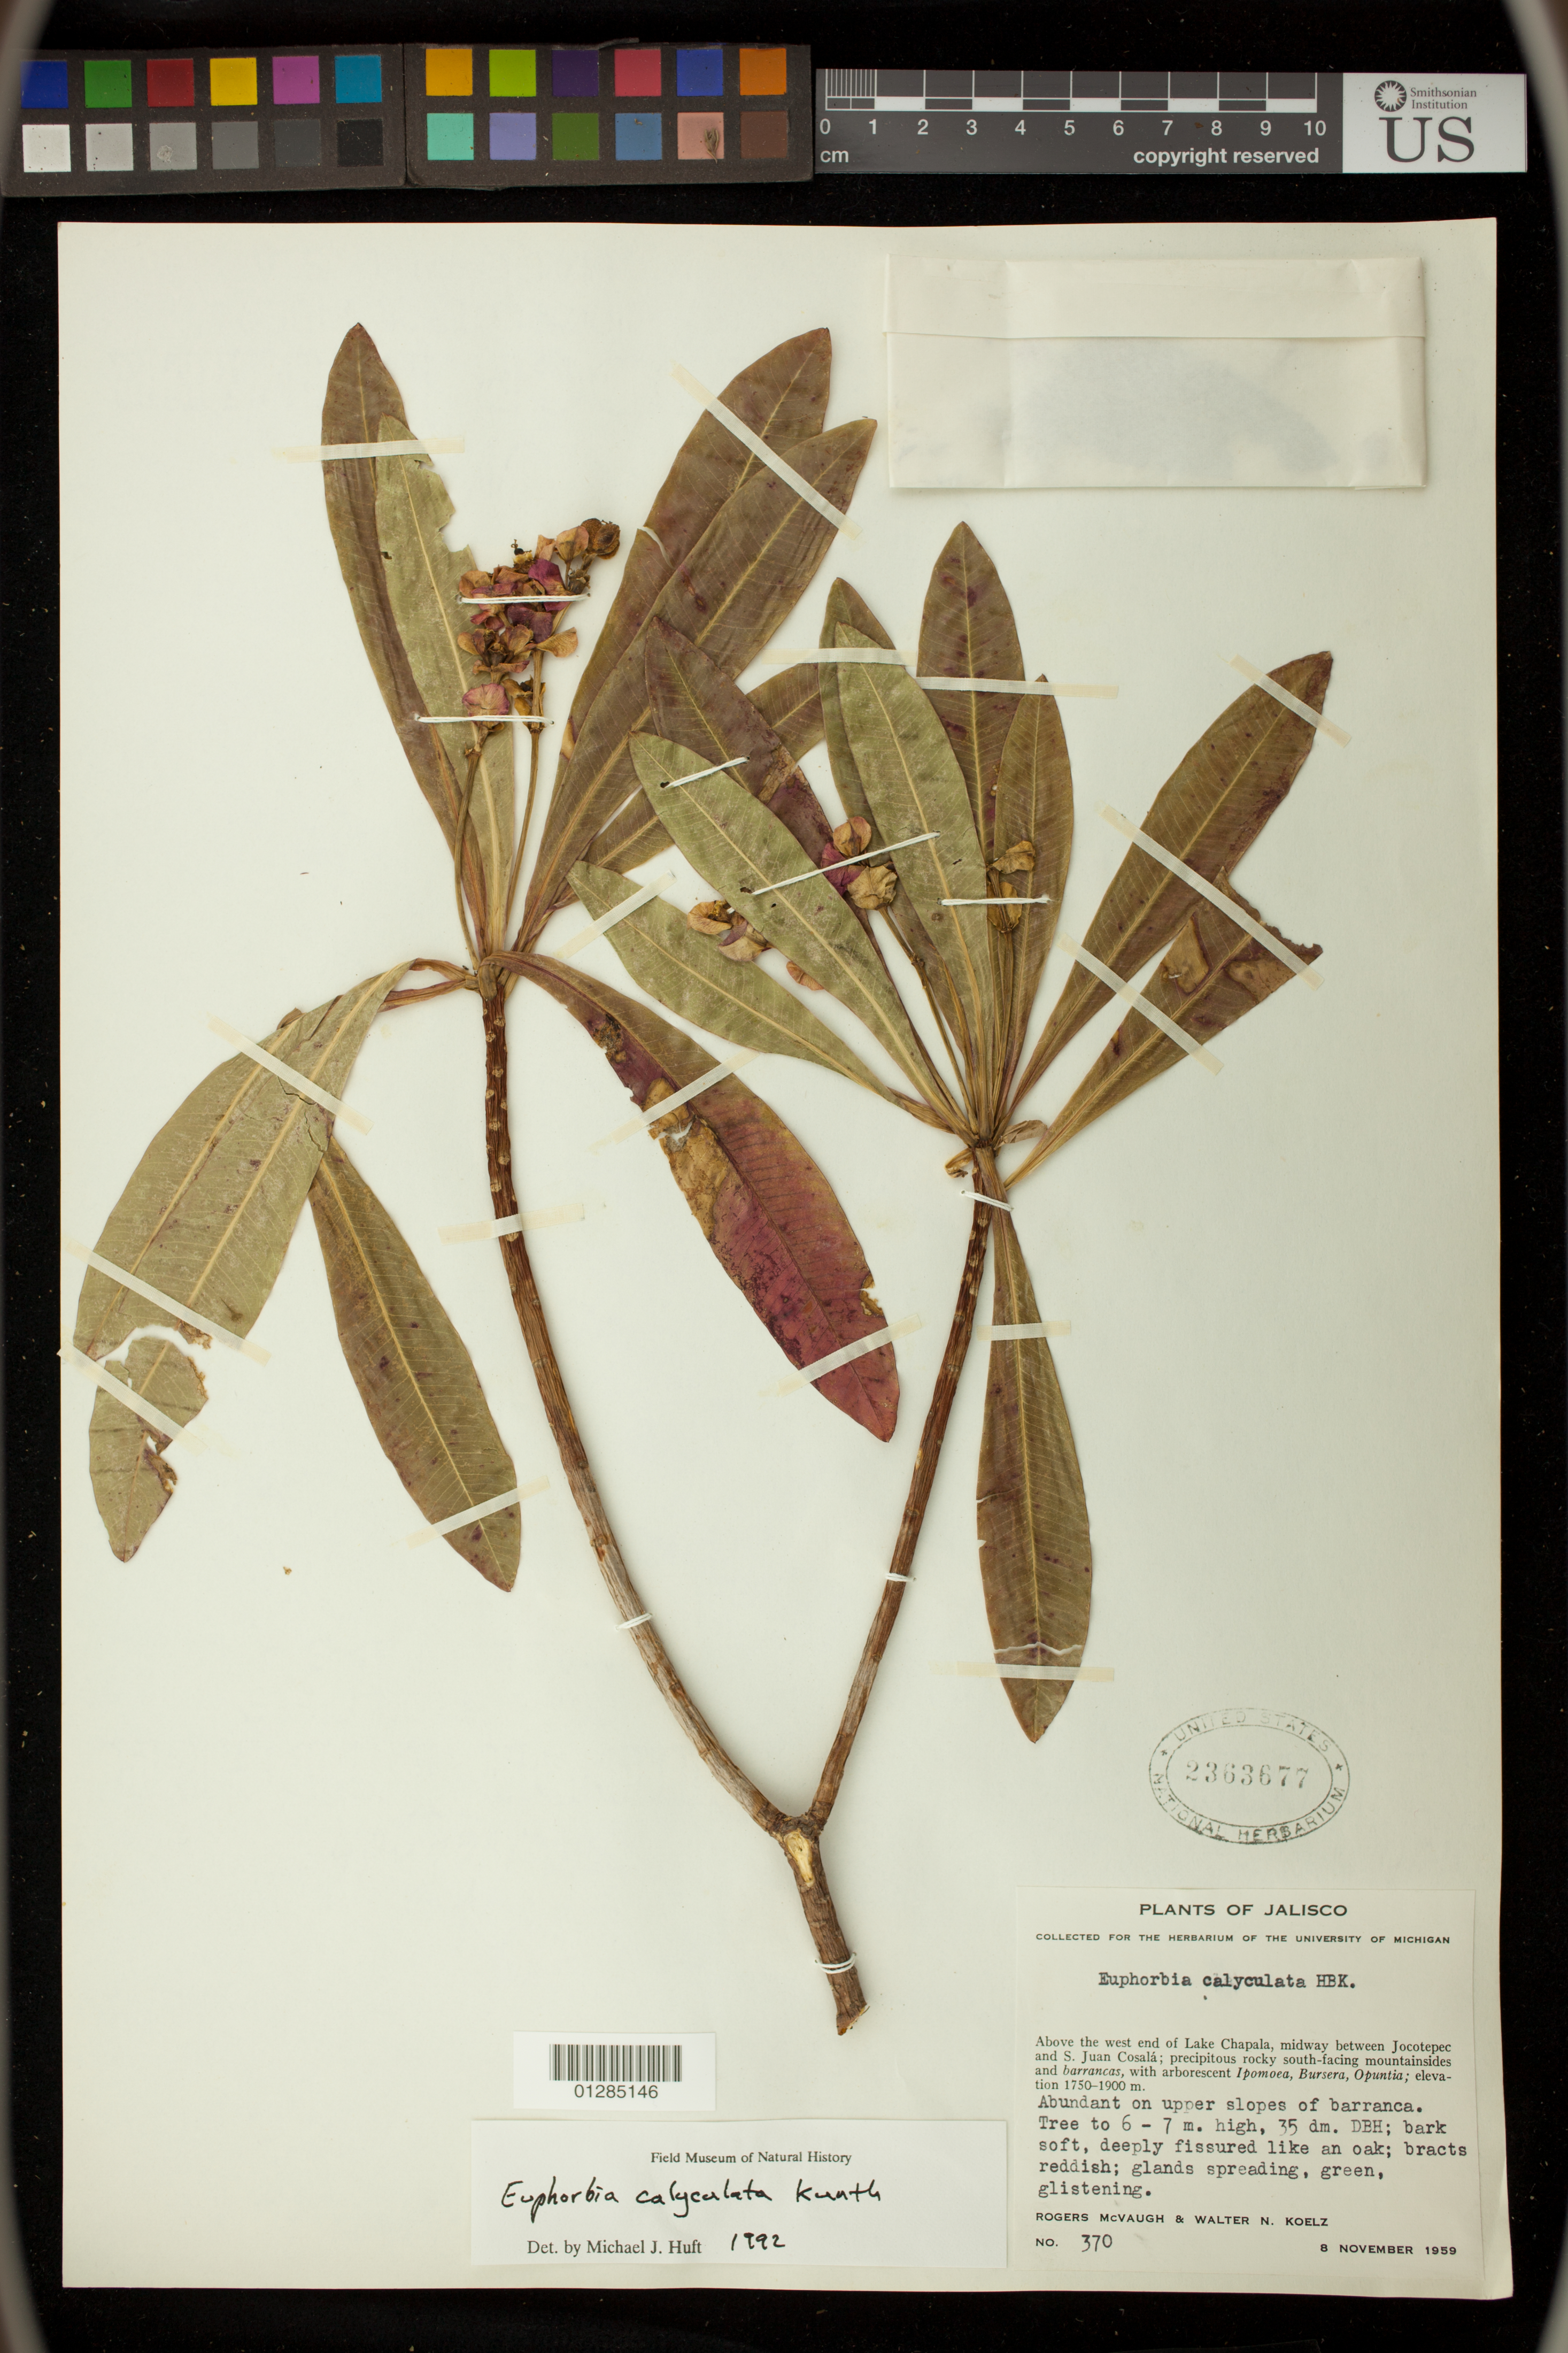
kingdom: Plantae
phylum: Tracheophyta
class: Magnoliopsida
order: Malpighiales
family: Euphorbiaceae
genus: Euphorbia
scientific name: Euphorbia calyculata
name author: Kunth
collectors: R. McVaugh & W. N. Koelz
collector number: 370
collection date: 1959-11-08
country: Mexico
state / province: Jalisco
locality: Above the west end of Lake Chapala, midway between Jocotepec and S. Juan Cosalá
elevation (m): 1750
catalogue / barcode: US 2363677